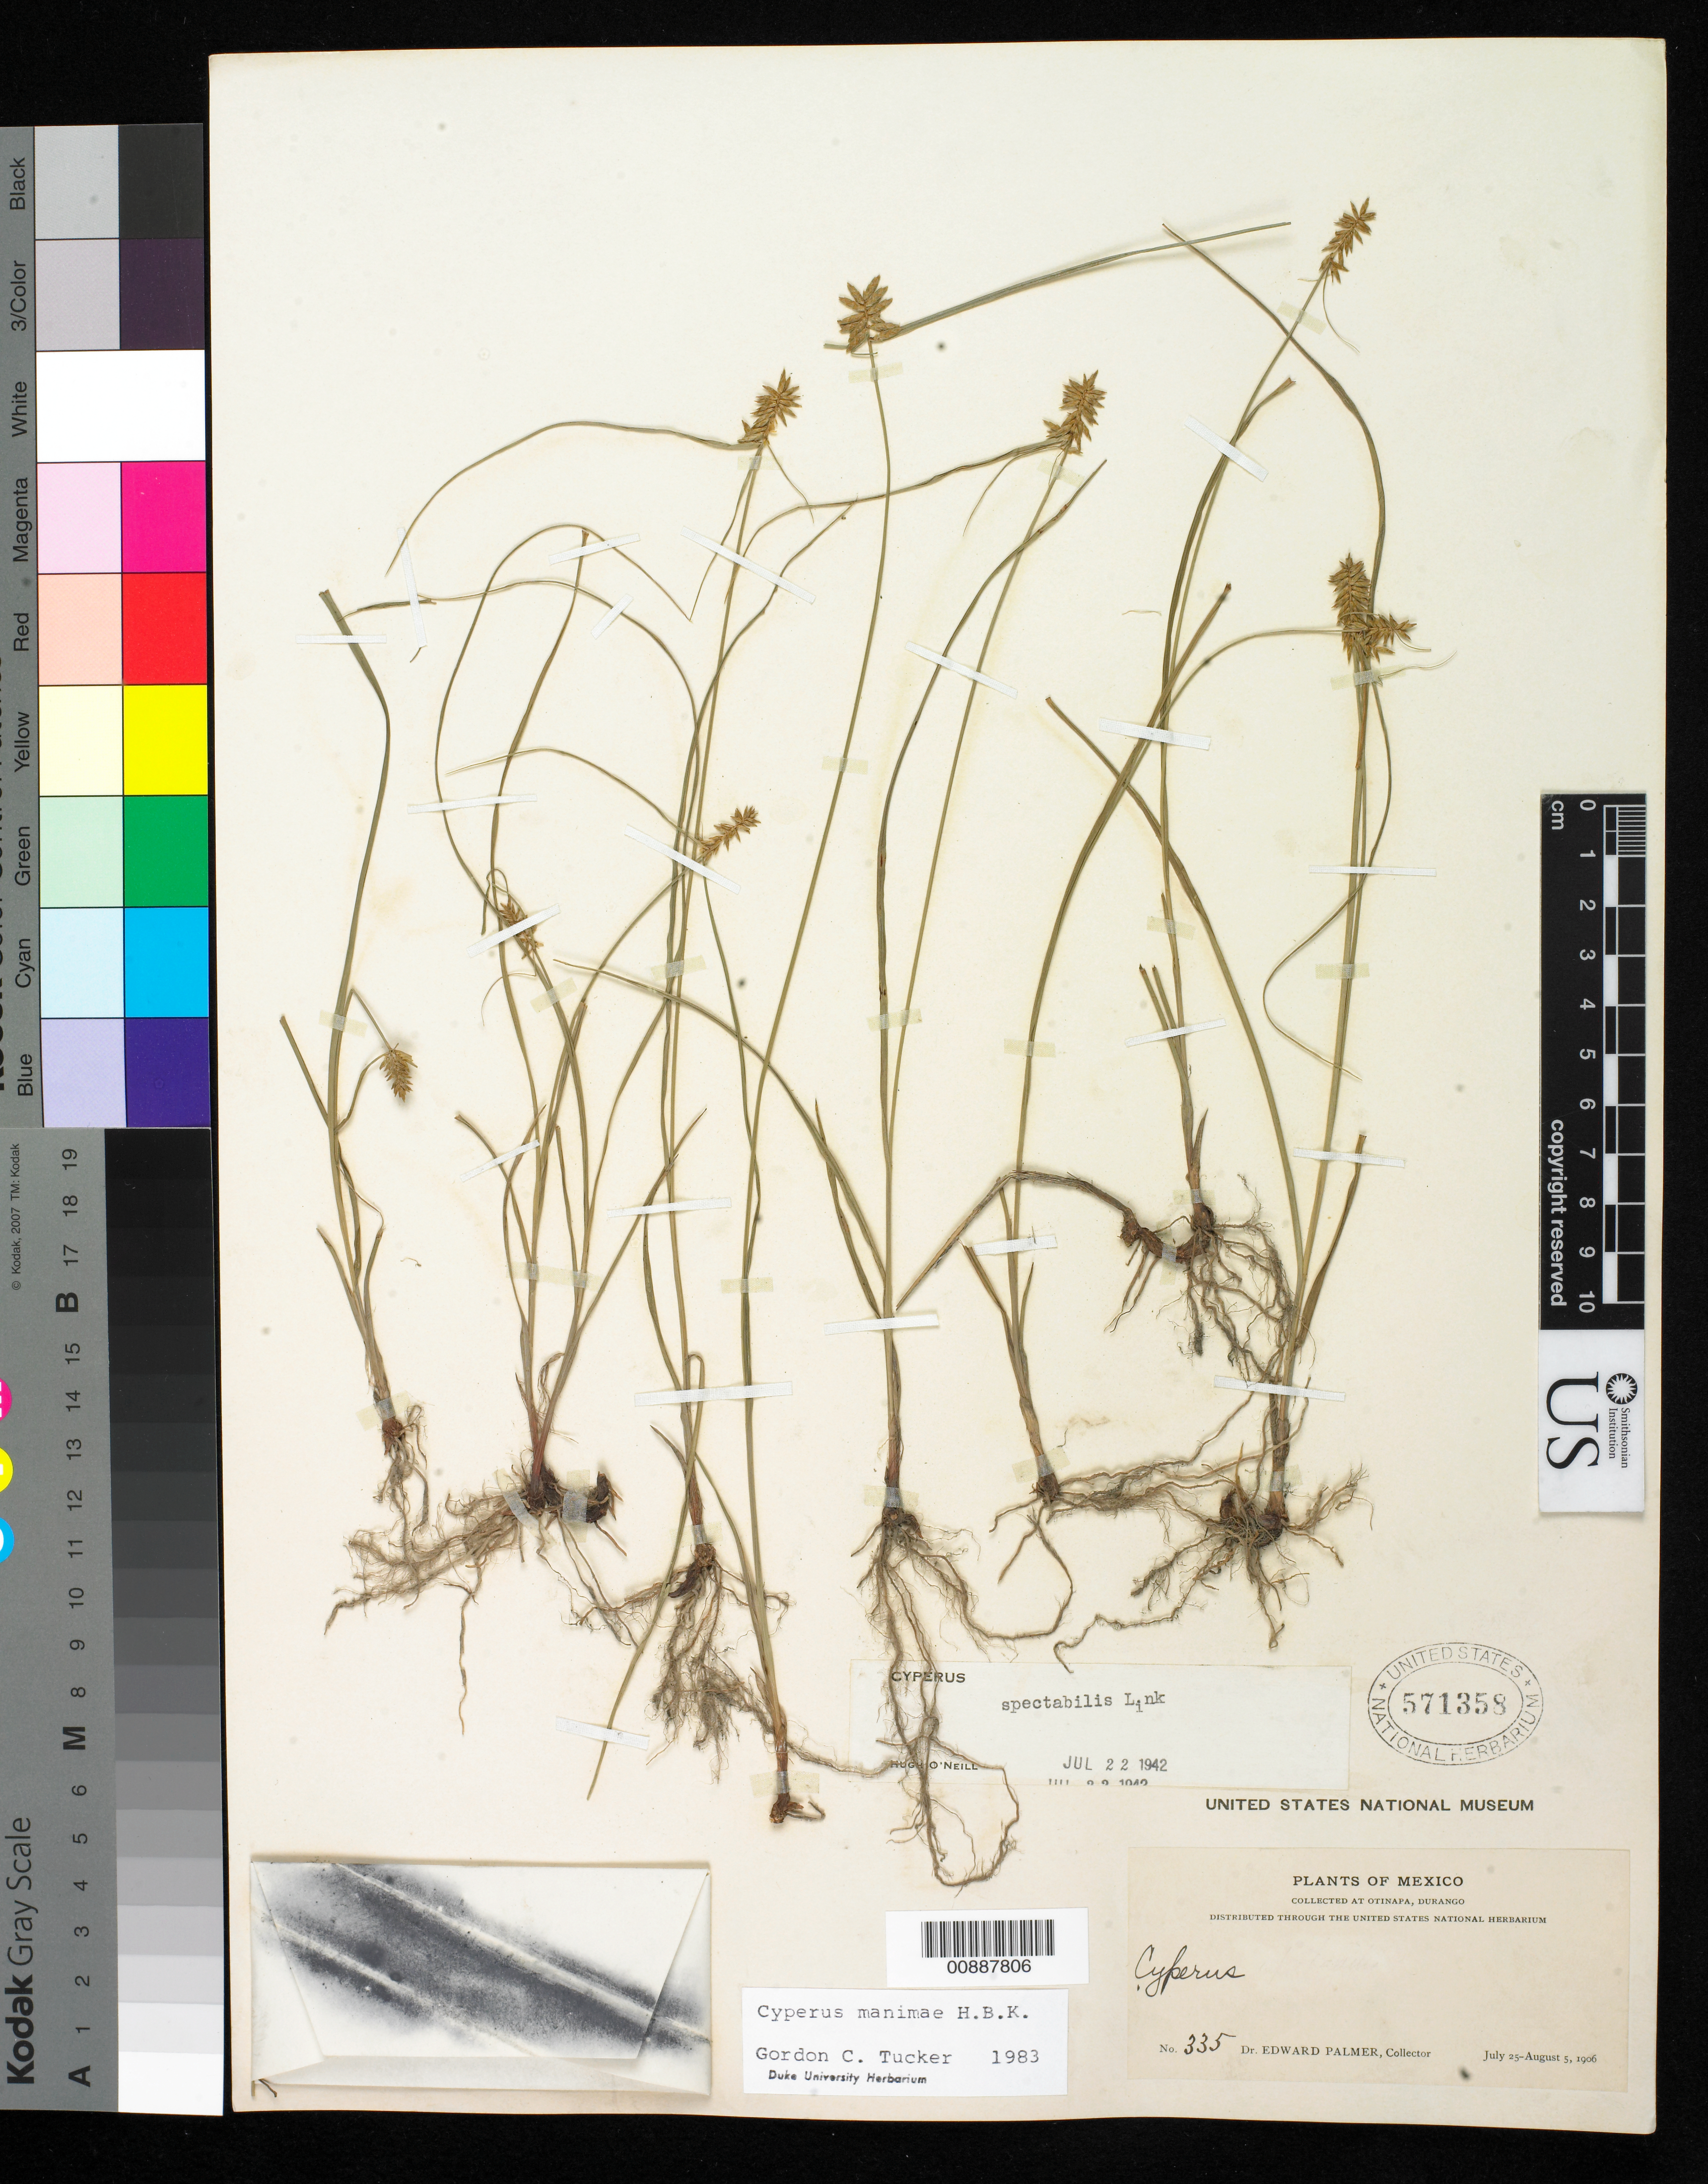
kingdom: Plantae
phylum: Tracheophyta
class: Liliopsida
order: Poales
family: Cyperaceae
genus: Cyperus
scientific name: Cyperus manimae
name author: Kunth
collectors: E. Palmer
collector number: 335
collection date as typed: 25 Jul 1906 to 05 Aug 1906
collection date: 1906-07-25/1906-08-05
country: Mexico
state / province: Durango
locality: Otinapa, Durango.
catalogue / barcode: US 571358